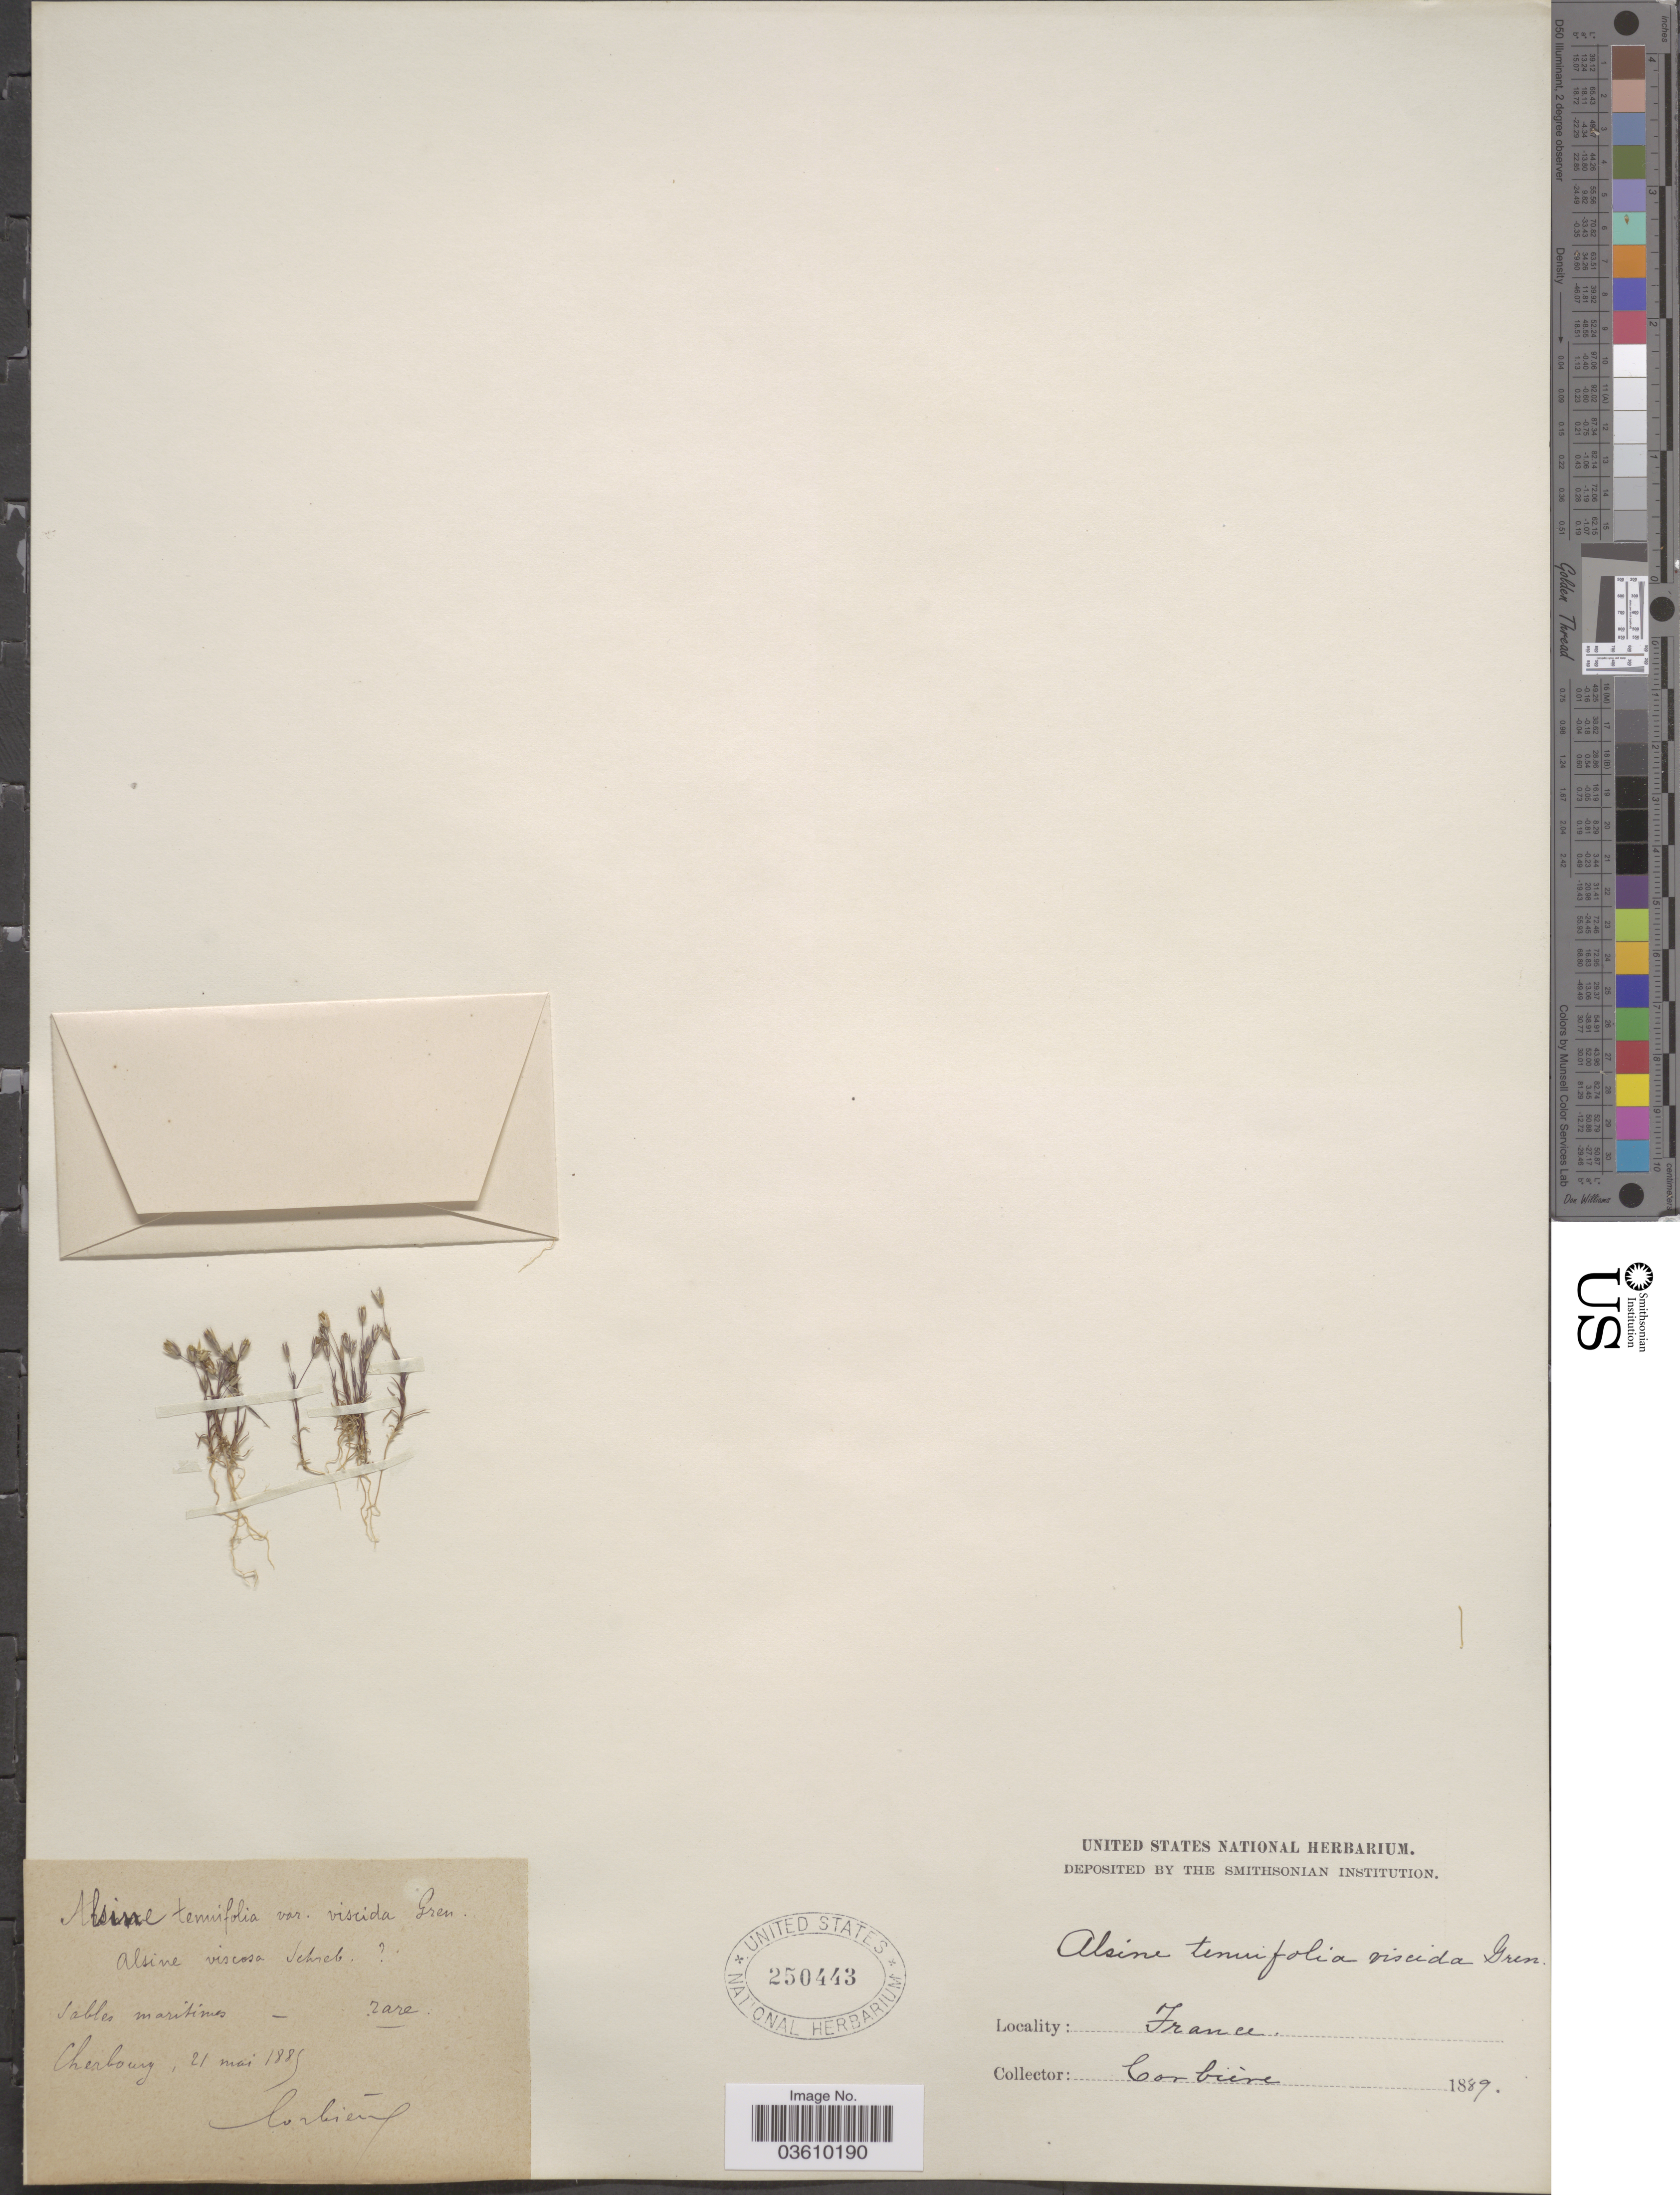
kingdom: Plantae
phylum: Tracheophyta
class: Magnoliopsida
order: Caryophyllales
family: Caryophyllaceae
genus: Stellaria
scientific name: Stellaria stricta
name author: Richardson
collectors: Corbiere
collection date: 1889-05-21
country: France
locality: Cherbourg.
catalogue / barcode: US 250443